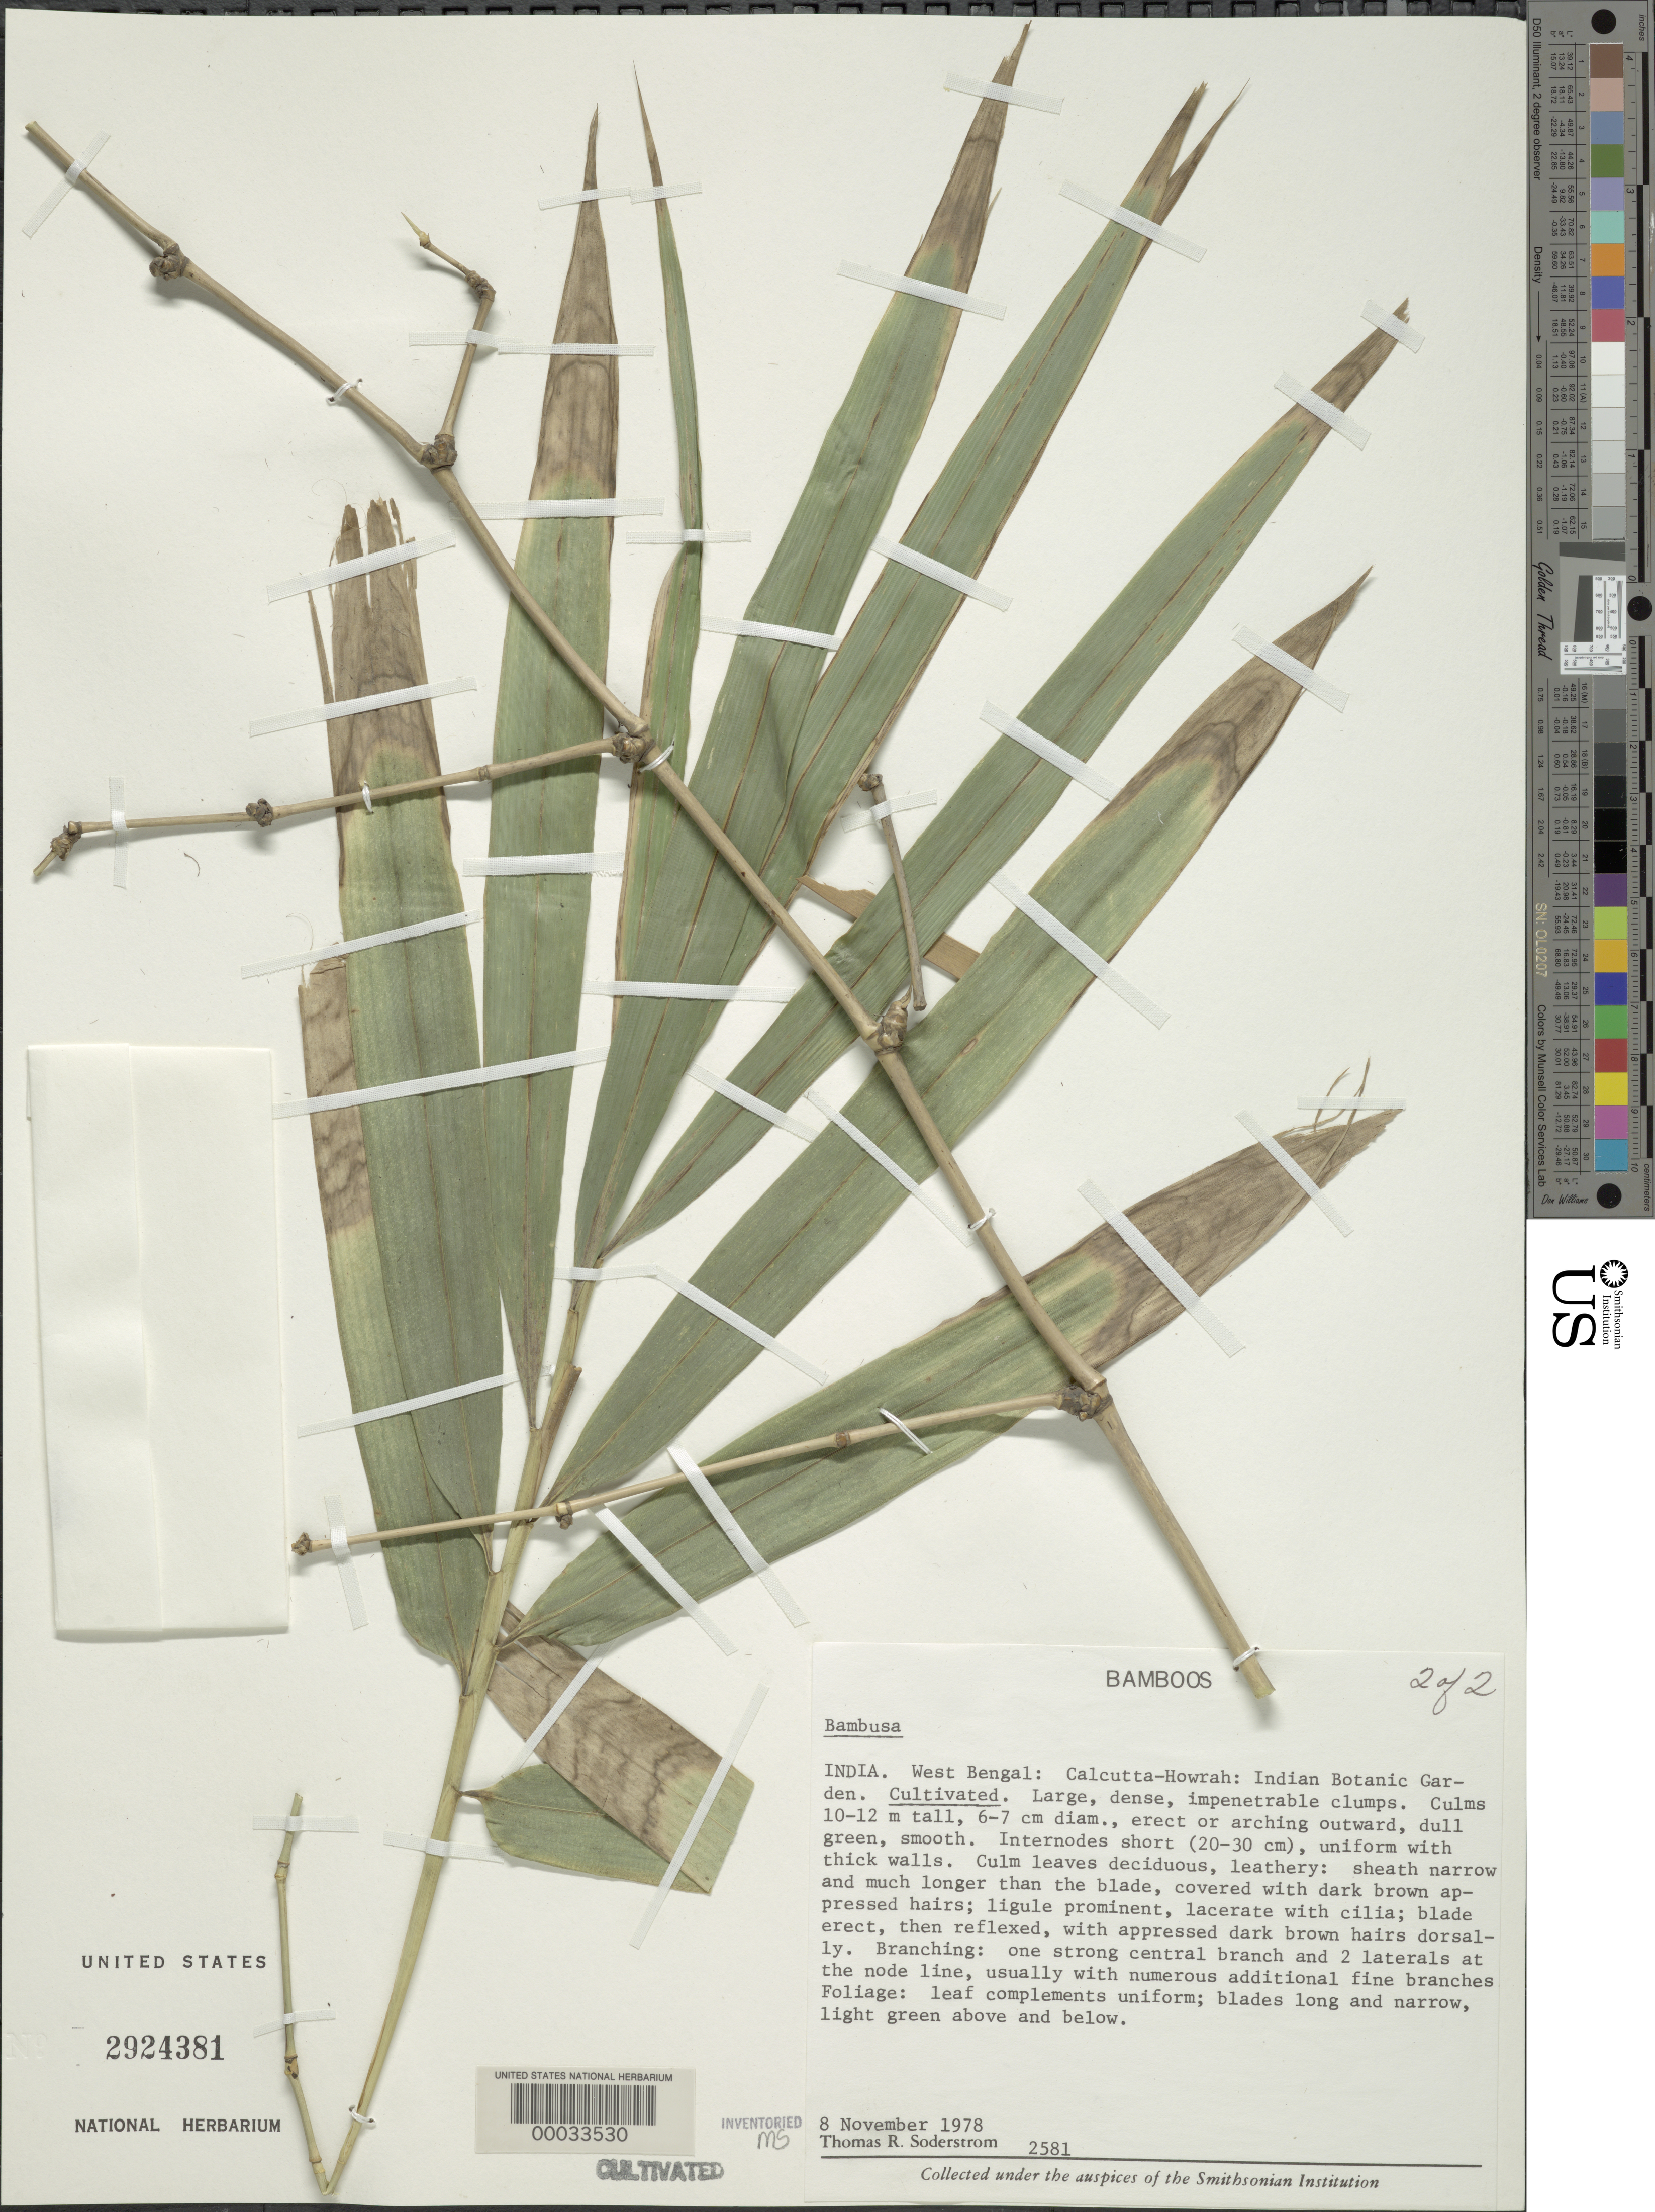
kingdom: Plantae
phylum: Tracheophyta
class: Liliopsida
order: Poales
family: Poaceae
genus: Bambusa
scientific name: Bambusa sp.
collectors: T. R. Soderstrom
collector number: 2581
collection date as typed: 08 Nov 1978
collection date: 1978-11-08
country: India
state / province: West Bengal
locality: Indian botanic garden-calcutta, howrah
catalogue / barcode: US 2924381